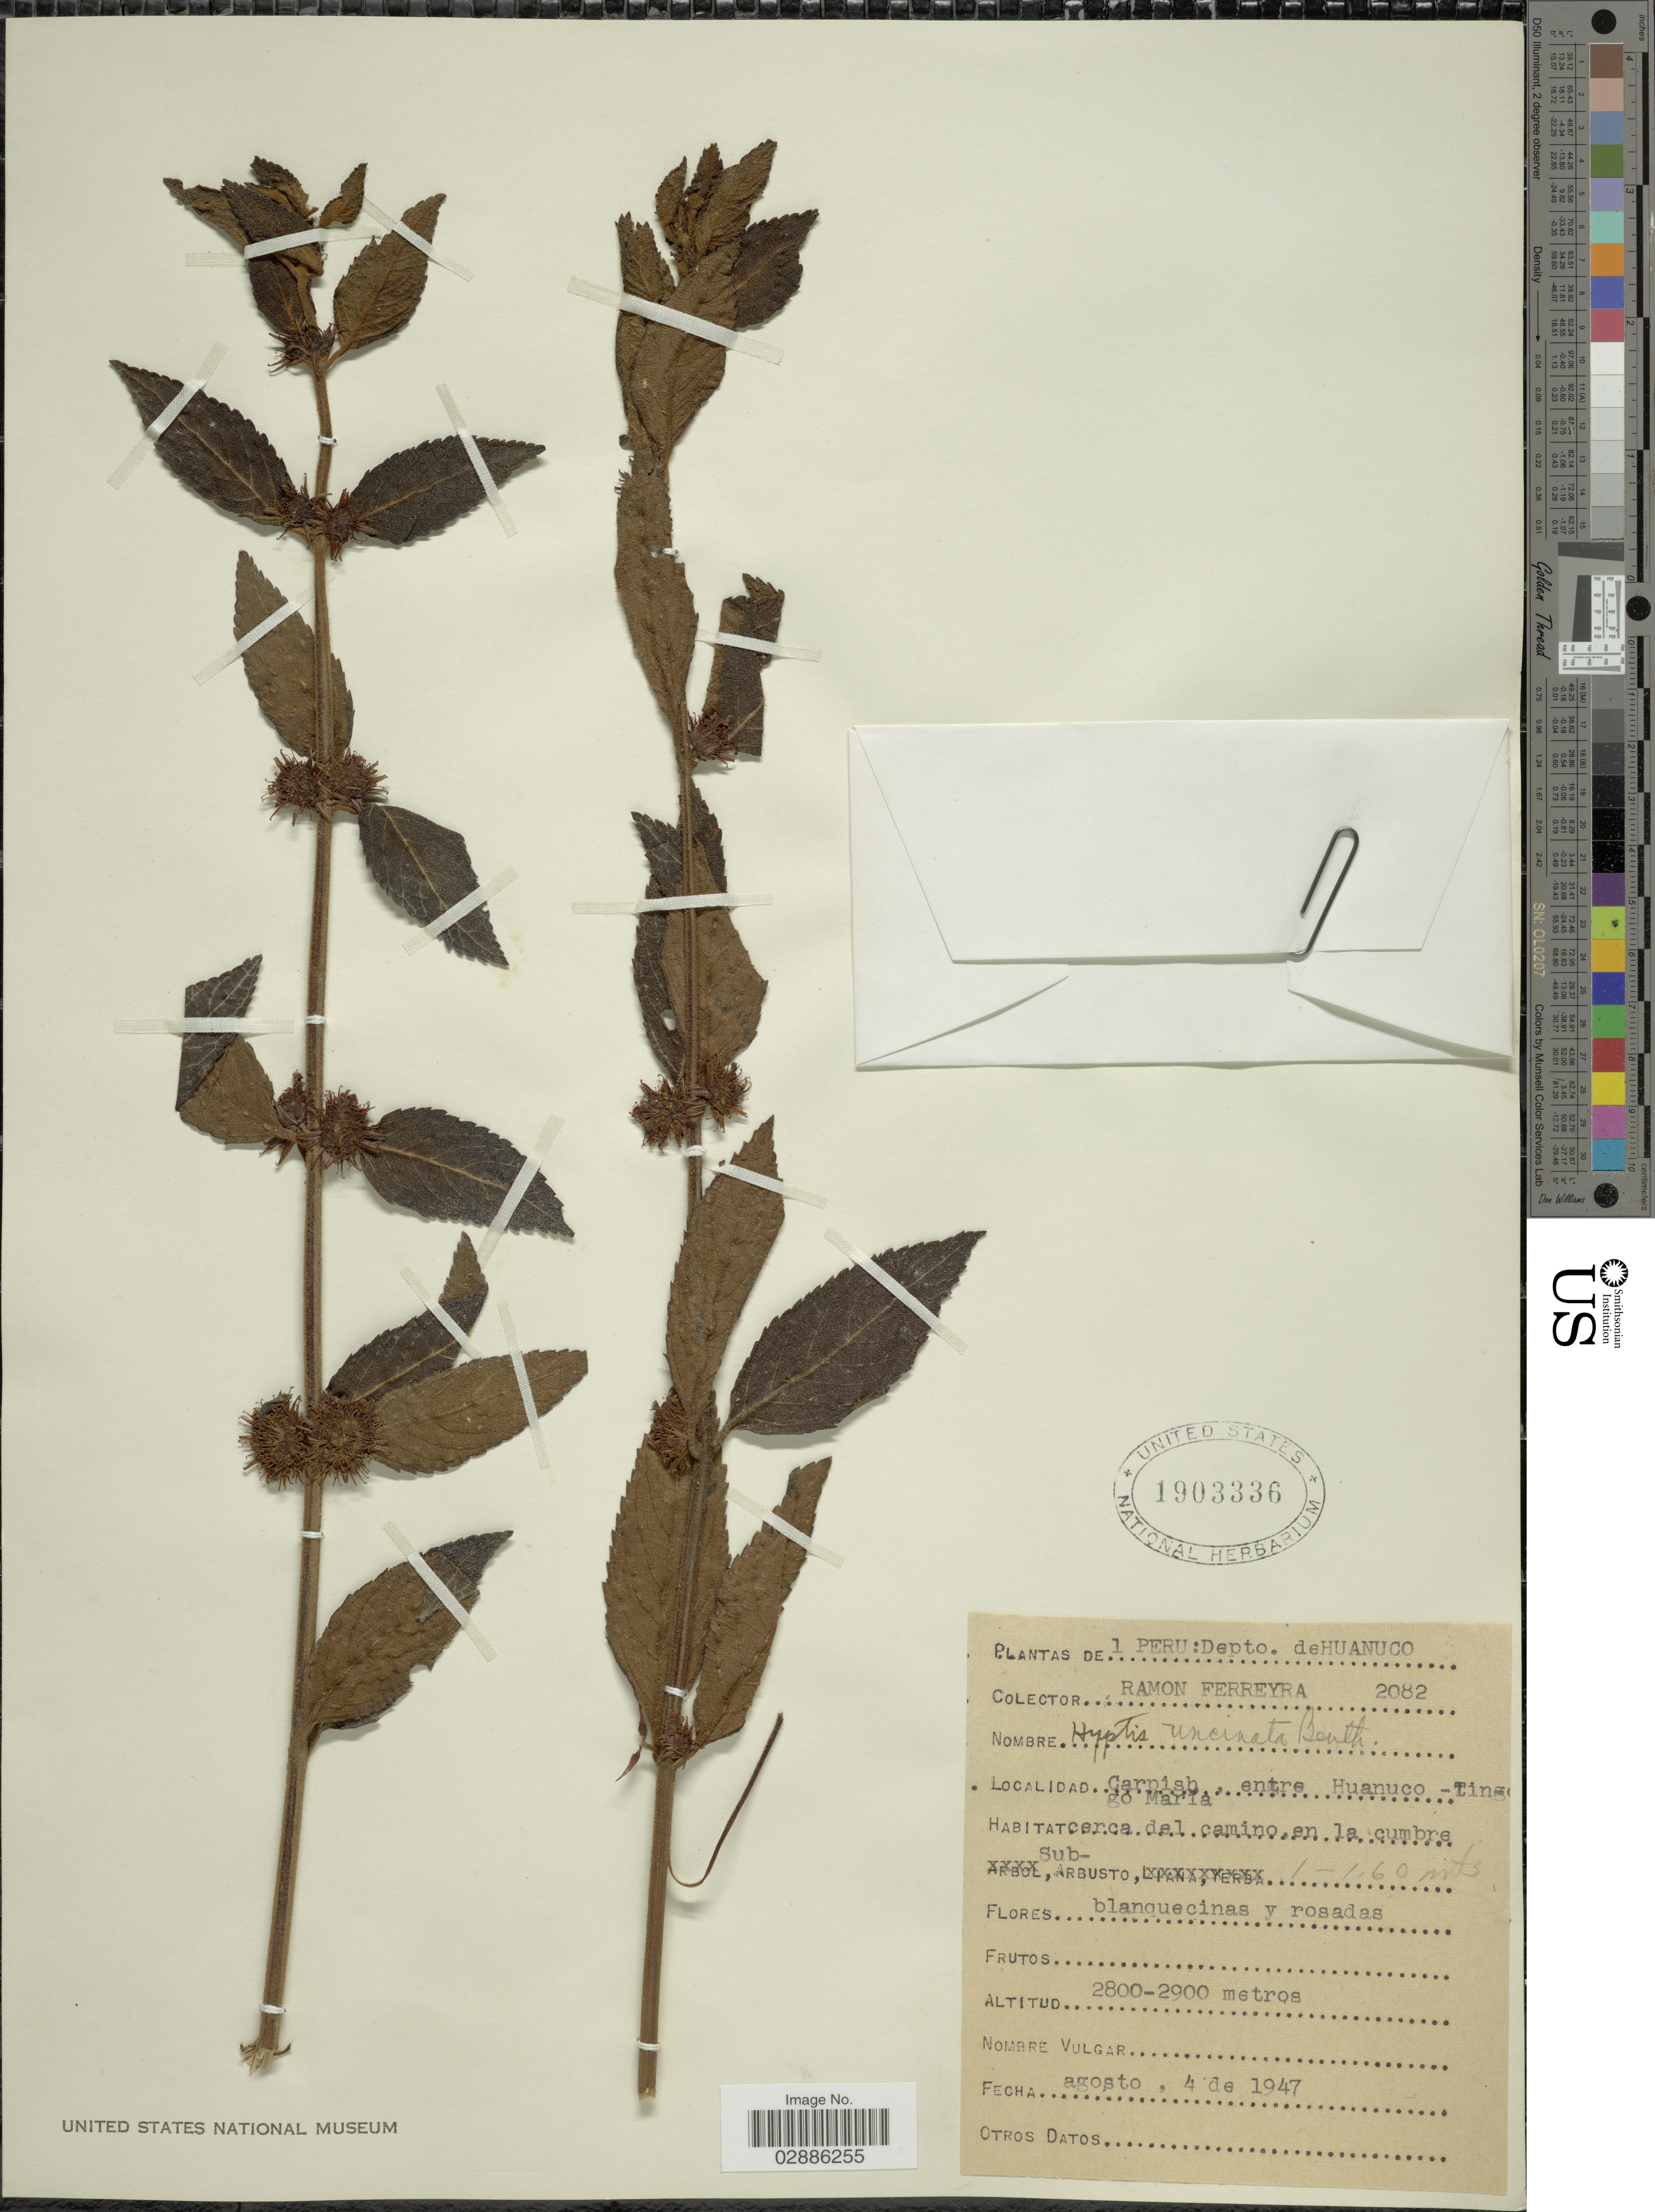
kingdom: Plantae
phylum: Tracheophyta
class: Magnoliopsida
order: Lamiales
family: Lamiaceae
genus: Hyptis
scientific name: Hyptis uncinata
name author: Benth.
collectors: R. A. Ferreyra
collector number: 2082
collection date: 1947-08-04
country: Peru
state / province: Huánuco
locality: Depto. de Huanuco, Carpish, entre Huanuco-Tingo Maria.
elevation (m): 2800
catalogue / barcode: US 1903336